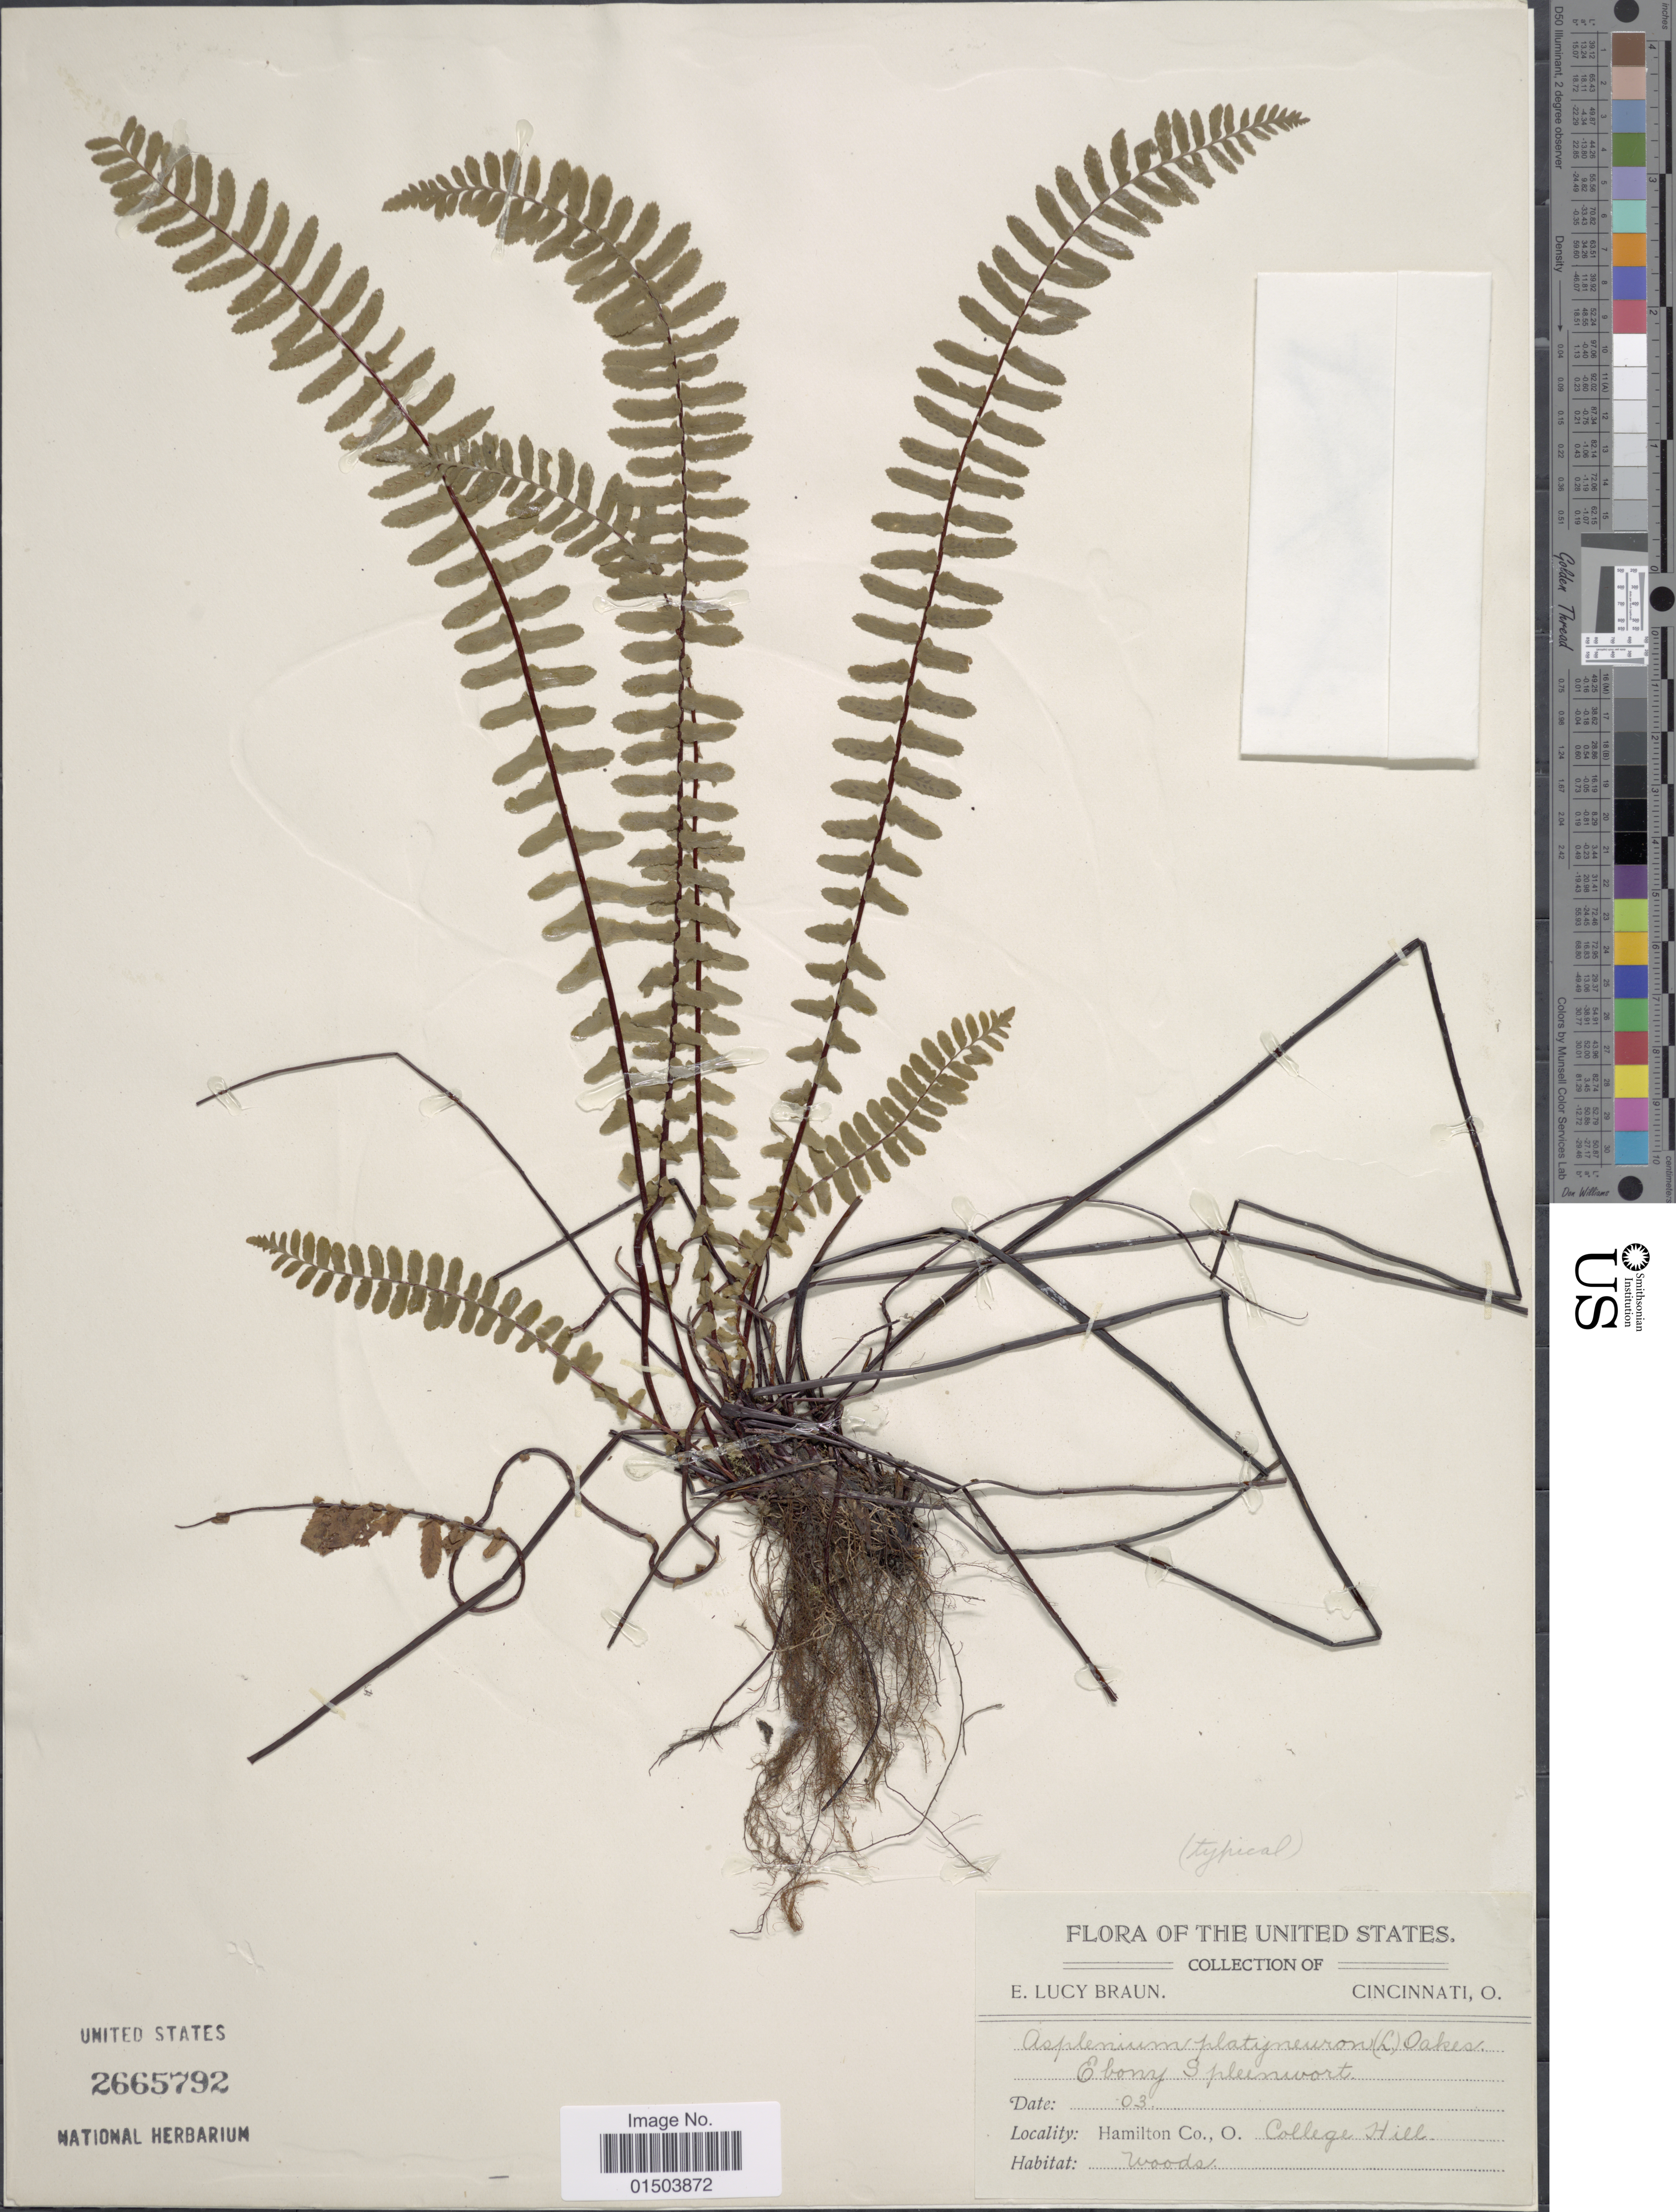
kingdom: Plantae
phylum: Tracheophyta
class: Polypodiopsida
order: Polypodiales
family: Aspleniaceae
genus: Asplenium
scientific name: Asplenium platyneuron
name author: (L.) Britton, Stearns & Poggenb.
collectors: E. L. Braun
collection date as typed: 03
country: United States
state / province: Ohio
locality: Cincinnati, O. Hamilton Co., O. College Hill.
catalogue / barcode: US 2665792